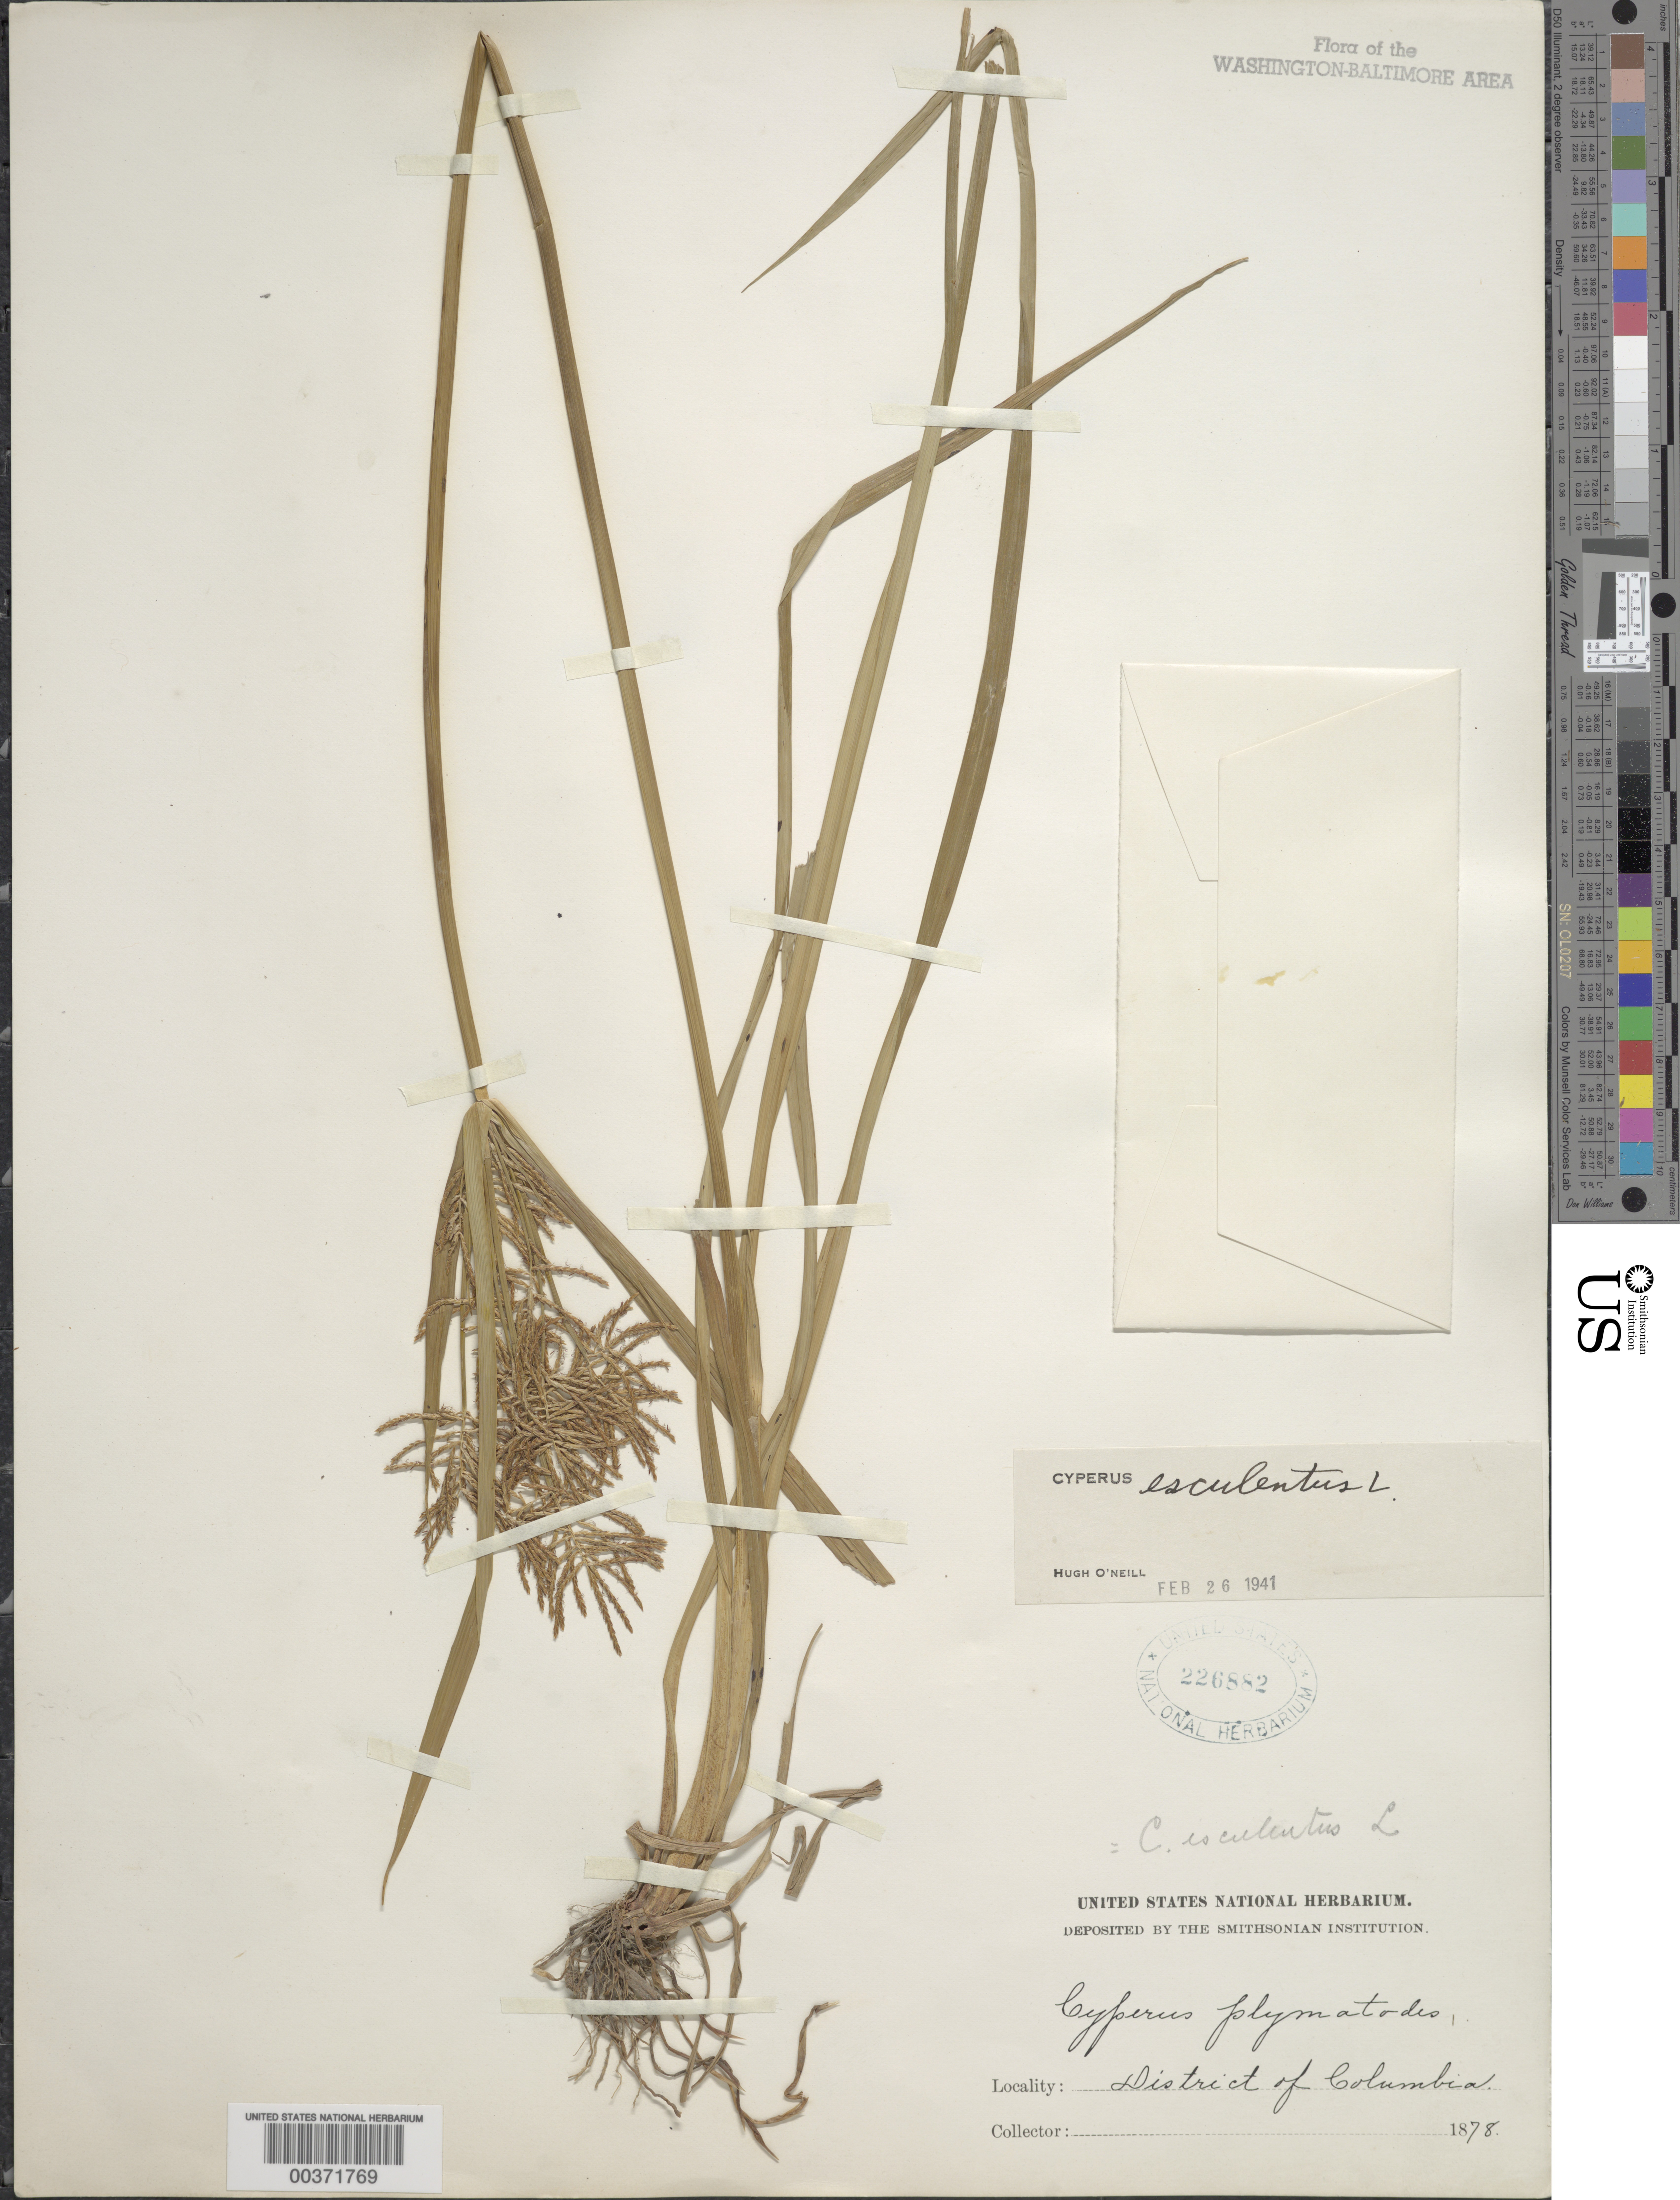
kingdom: Plantae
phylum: Tracheophyta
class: Liliopsida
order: Poales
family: Cyperaceae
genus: Cyperus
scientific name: Cyperus esculentus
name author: L.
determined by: O'Neill, Hugh T.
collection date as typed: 1878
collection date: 1878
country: United States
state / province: District of Columbia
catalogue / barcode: US 226882